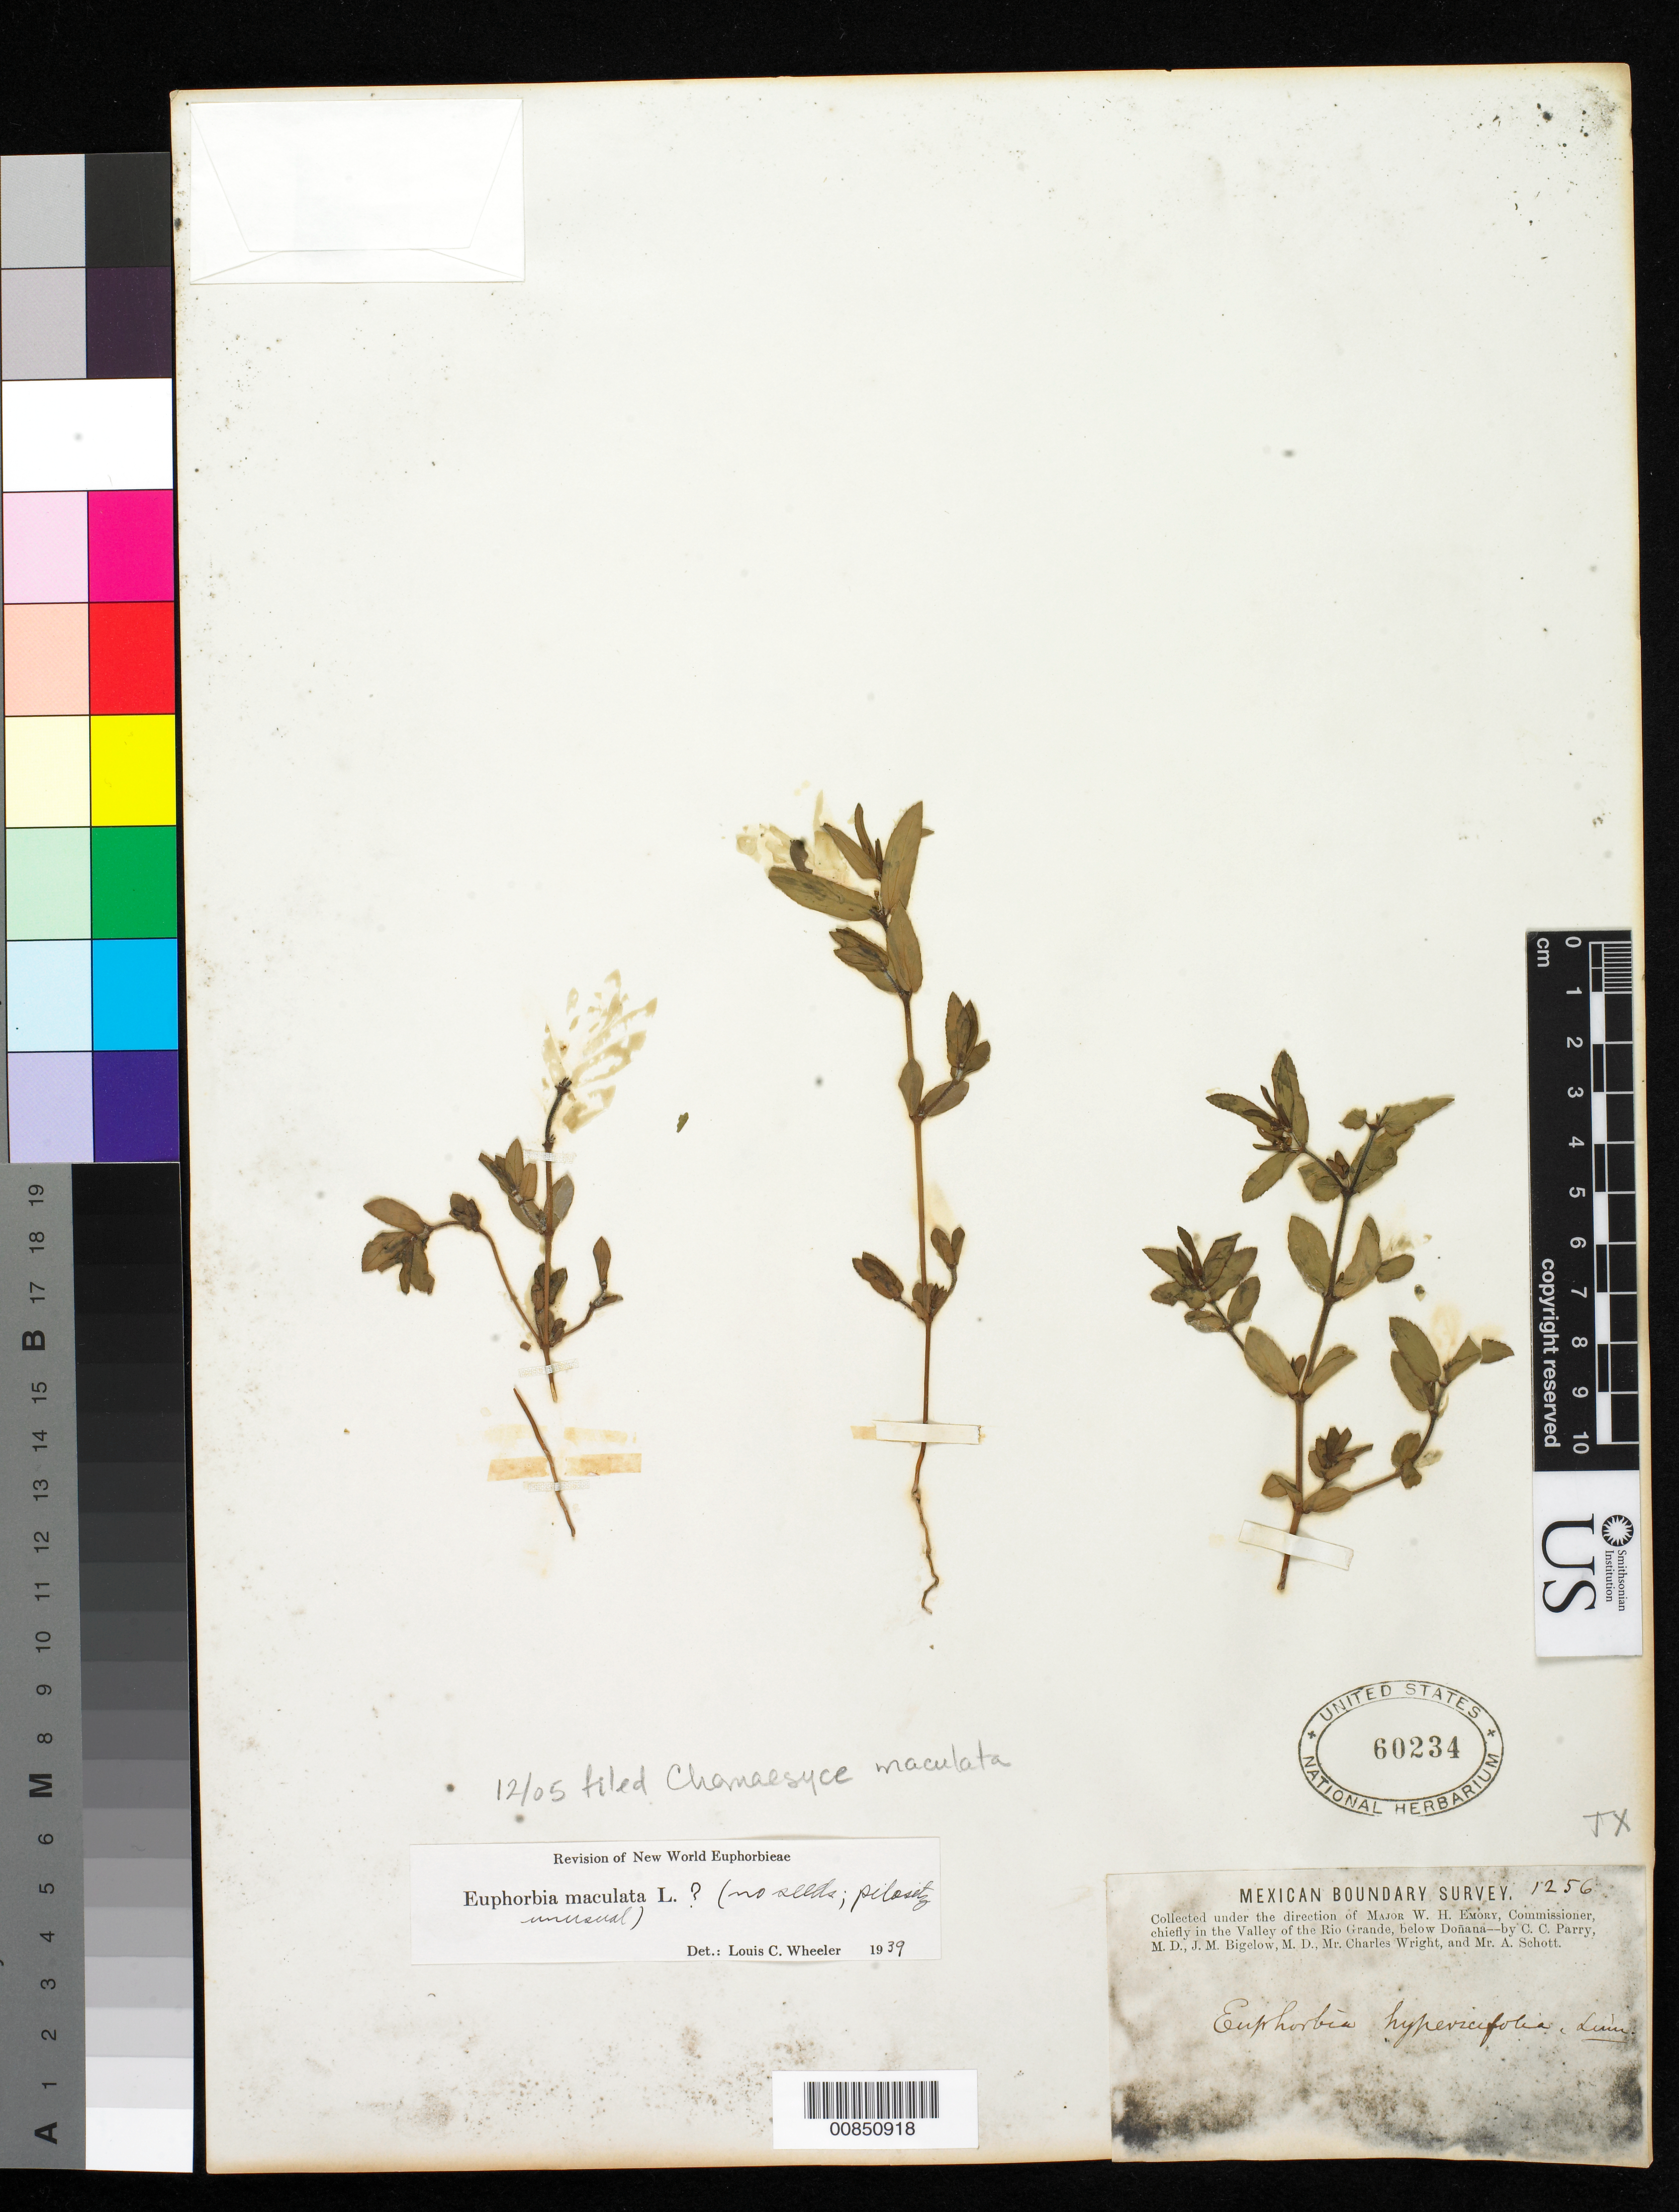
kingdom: Plantae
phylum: Tracheophyta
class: Magnoliopsida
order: Malpighiales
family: Euphorbiaceae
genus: Euphorbia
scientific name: Euphorbia maculata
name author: L.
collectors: C. C. Parry, J. M. Bigelow, C. Wright & A. C. V. Schott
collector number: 1256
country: United States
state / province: Texas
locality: Valley of the Rio Grande, below Doñana.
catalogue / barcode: US 60234